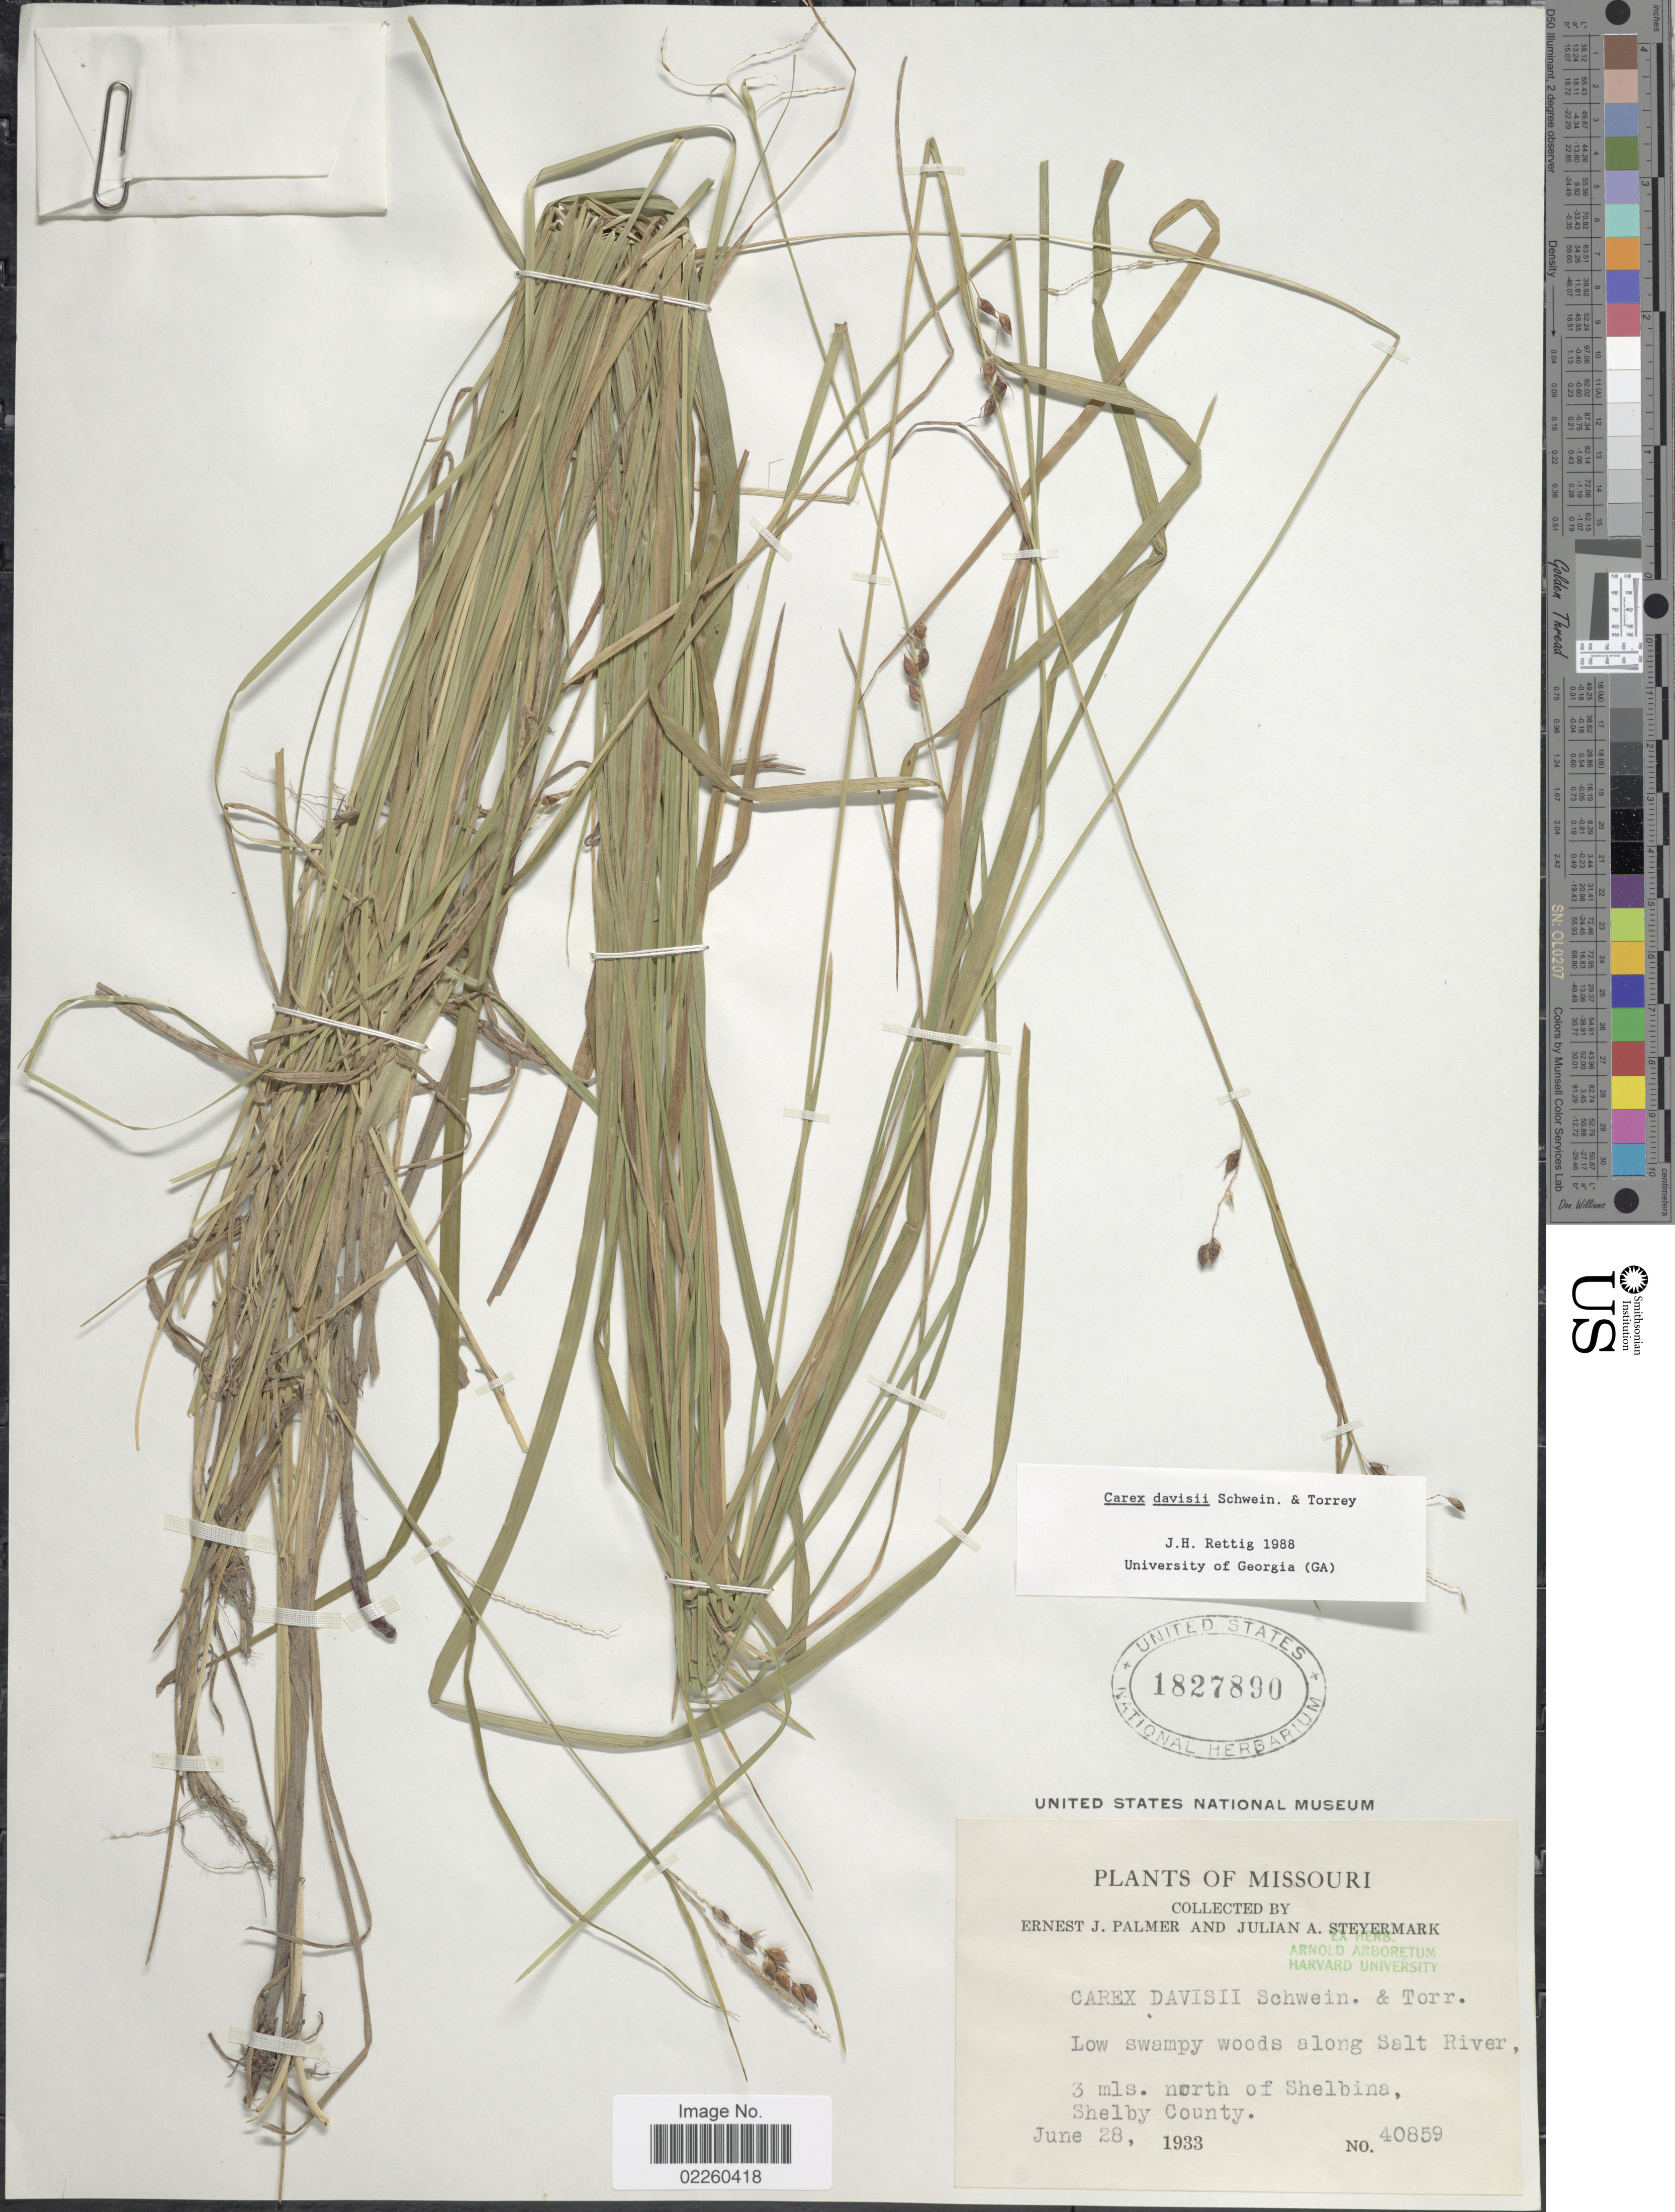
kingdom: Plantae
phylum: Tracheophyta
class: Liliopsida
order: Poales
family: Cyperaceae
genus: Carex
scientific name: Carex davisii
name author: Schwein. & Torr.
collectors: E. J. Palmer & J. Steyermark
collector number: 40859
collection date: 1933-06-28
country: United States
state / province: Missouri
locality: Low swampy woods along Salt River, 3 mls. north of Shelbina, Shelby County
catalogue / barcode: US 1827890